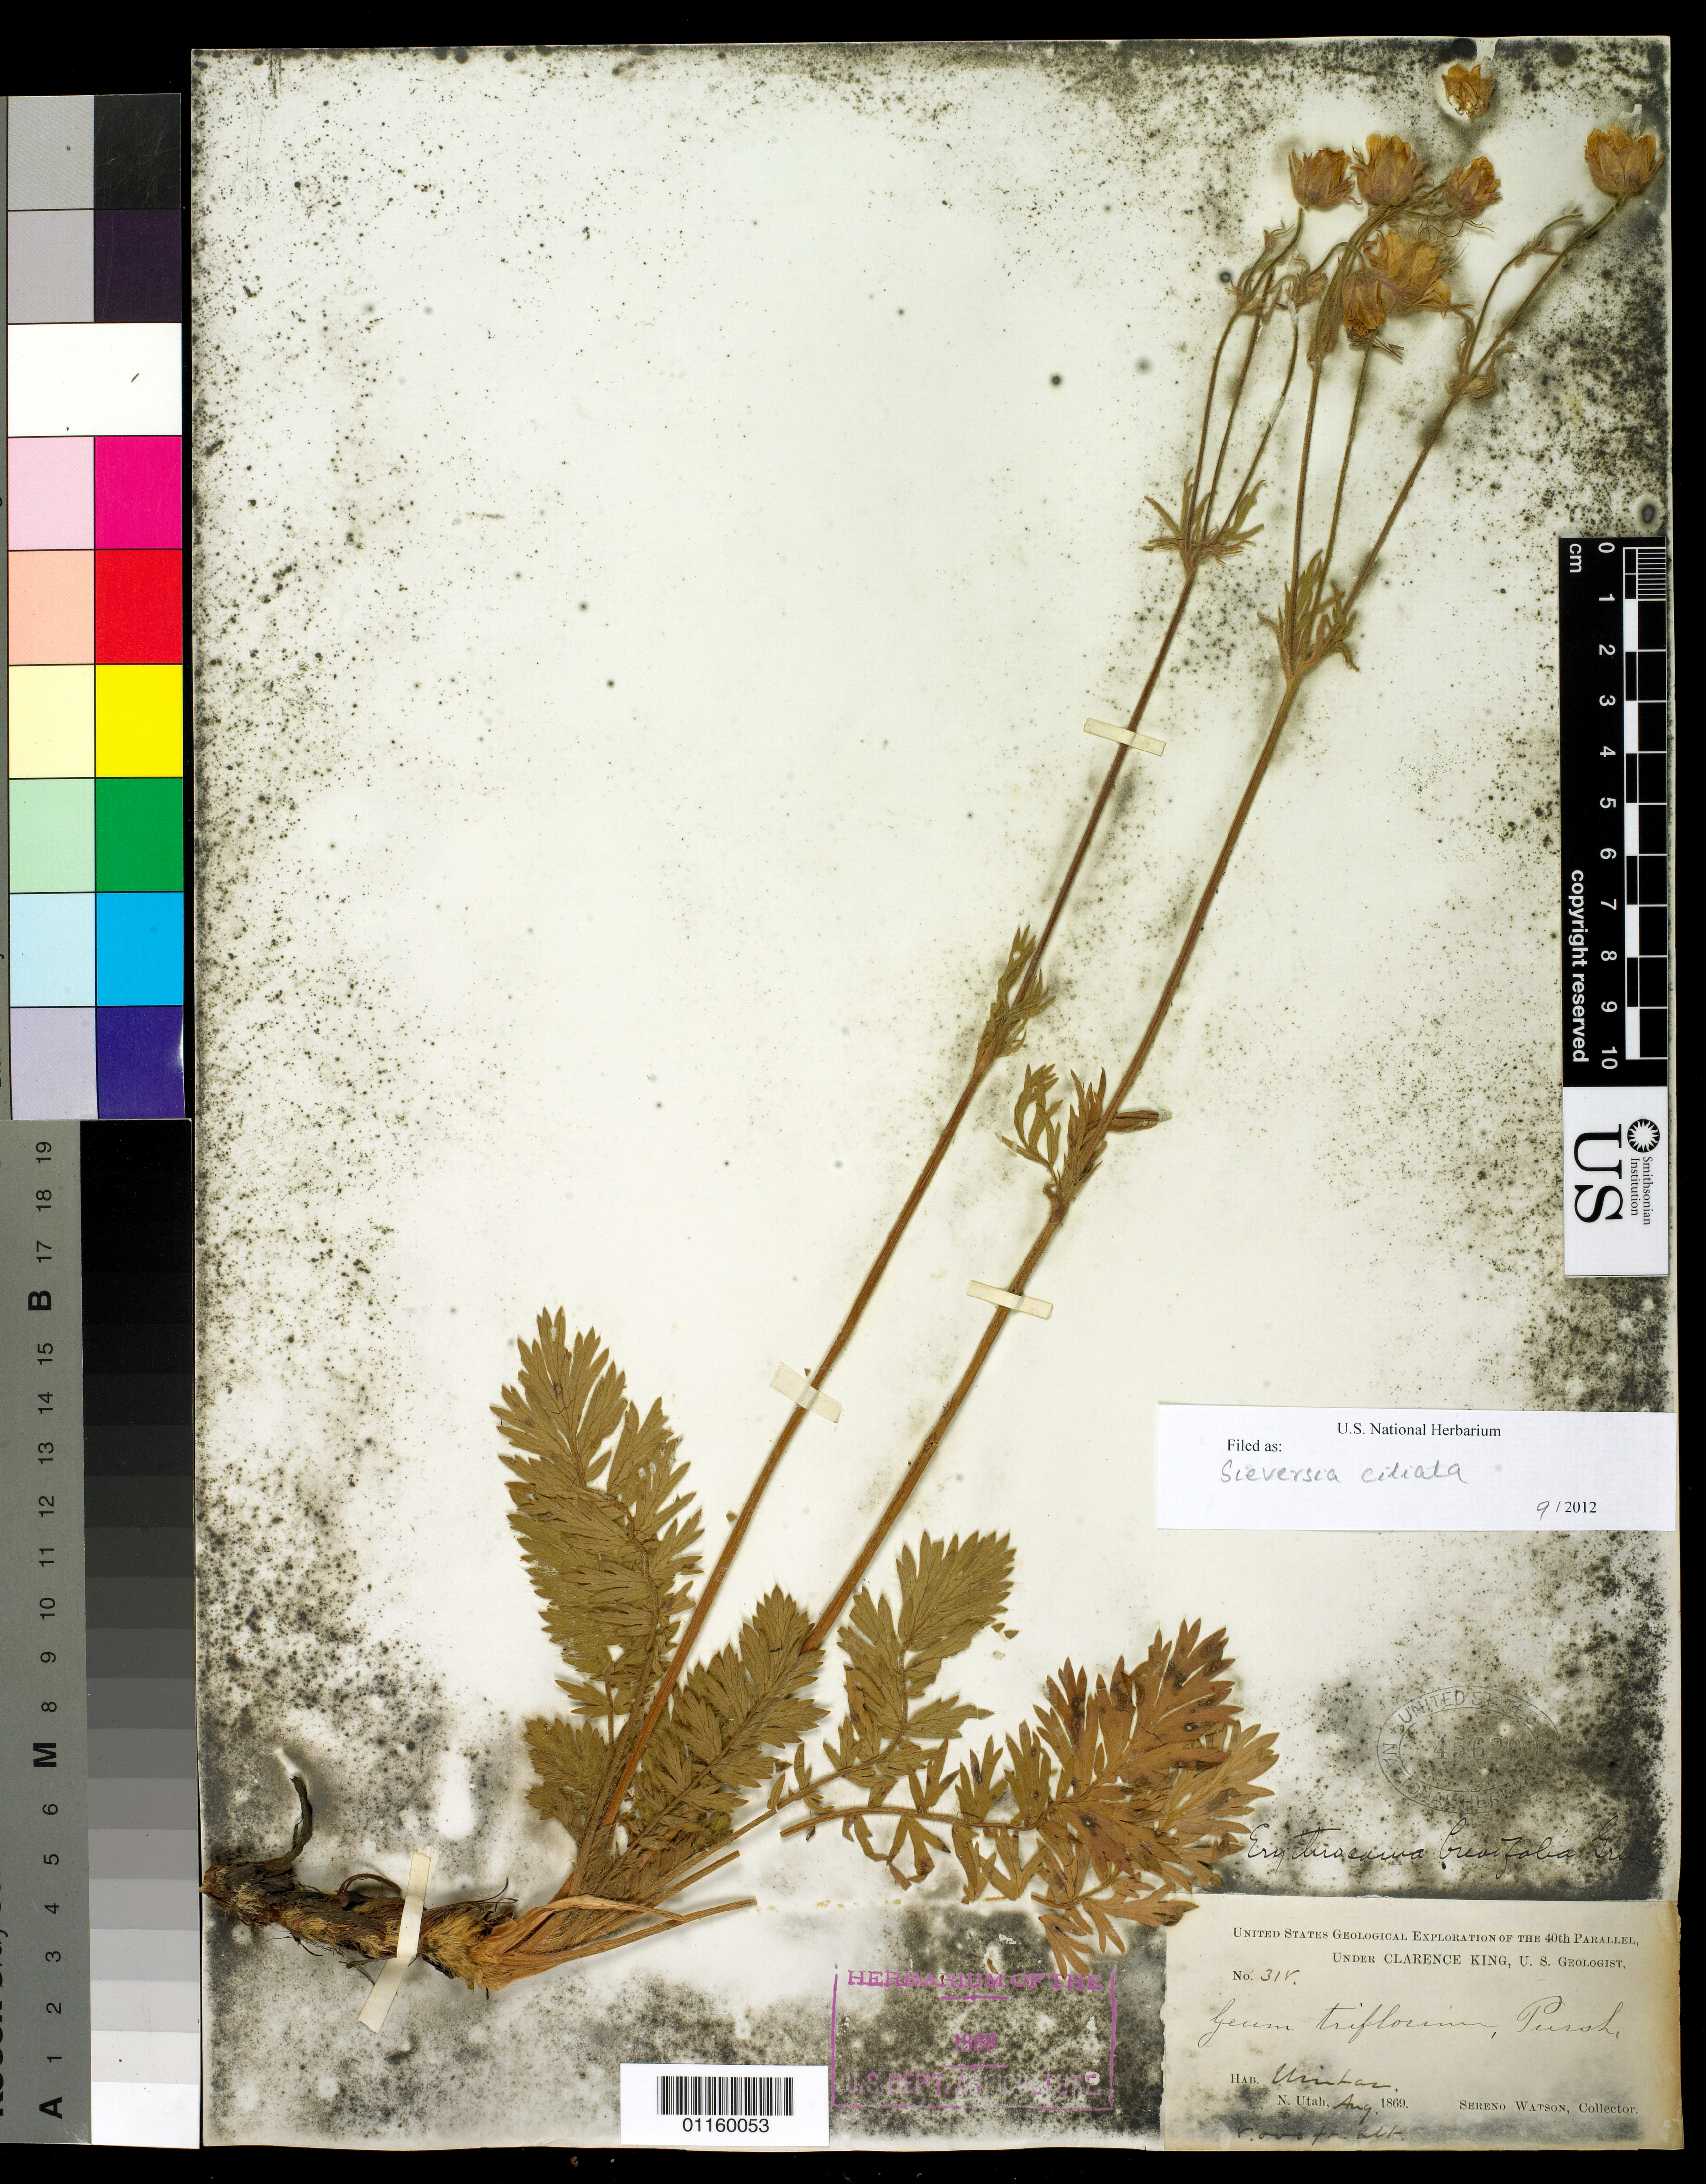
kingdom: Plantae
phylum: Tracheophyta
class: Magnoliopsida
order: Rosales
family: Rosaceae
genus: Geum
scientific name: Geum triflorum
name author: Pursh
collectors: S. Watson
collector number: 318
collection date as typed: Aug 1869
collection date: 1869-08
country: United States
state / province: Utah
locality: Uintas, N. Utah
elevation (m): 2438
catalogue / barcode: US 45629